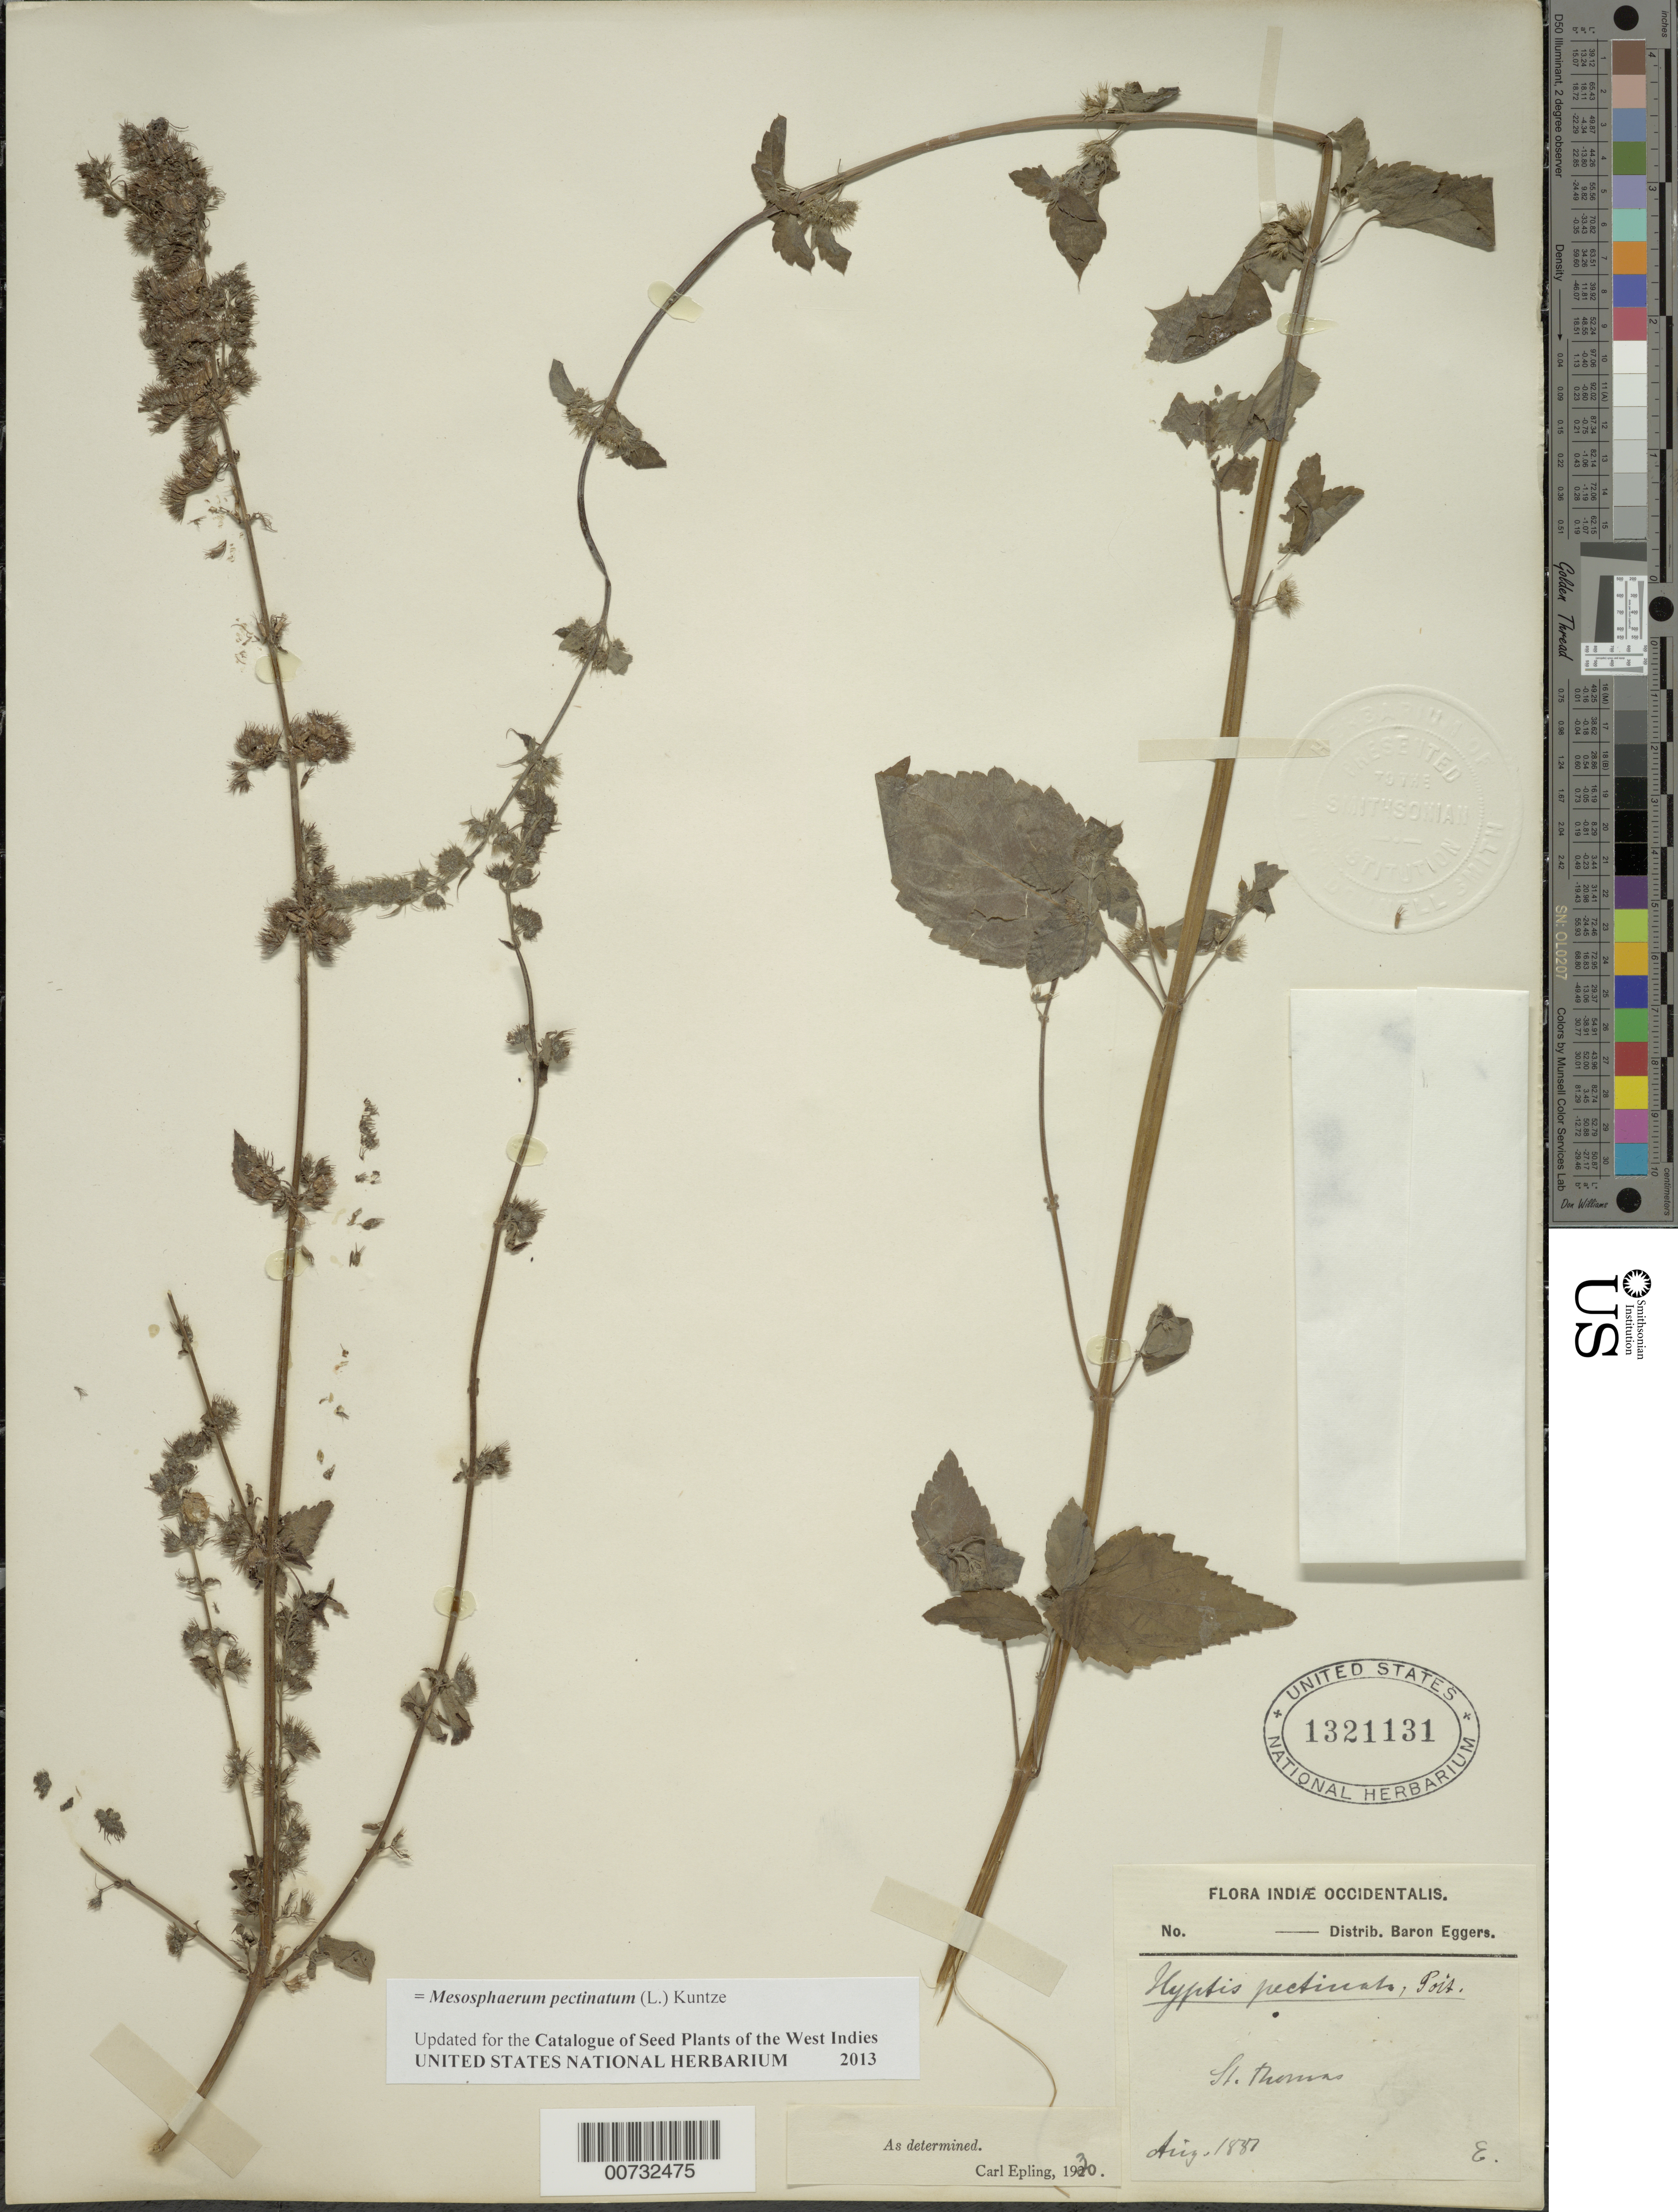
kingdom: Plantae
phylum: Tracheophyta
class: Magnoliopsida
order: Lamiales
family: Lamiaceae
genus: Mesosphaerum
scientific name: Mesosphaerum pectinatum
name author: (L.) Kuntze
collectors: H. F. A. von Eggers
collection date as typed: Aug 1881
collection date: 1881-08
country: U.S. Virgin Islands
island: St. Thomas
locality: St. Thomas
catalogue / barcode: US 1321131